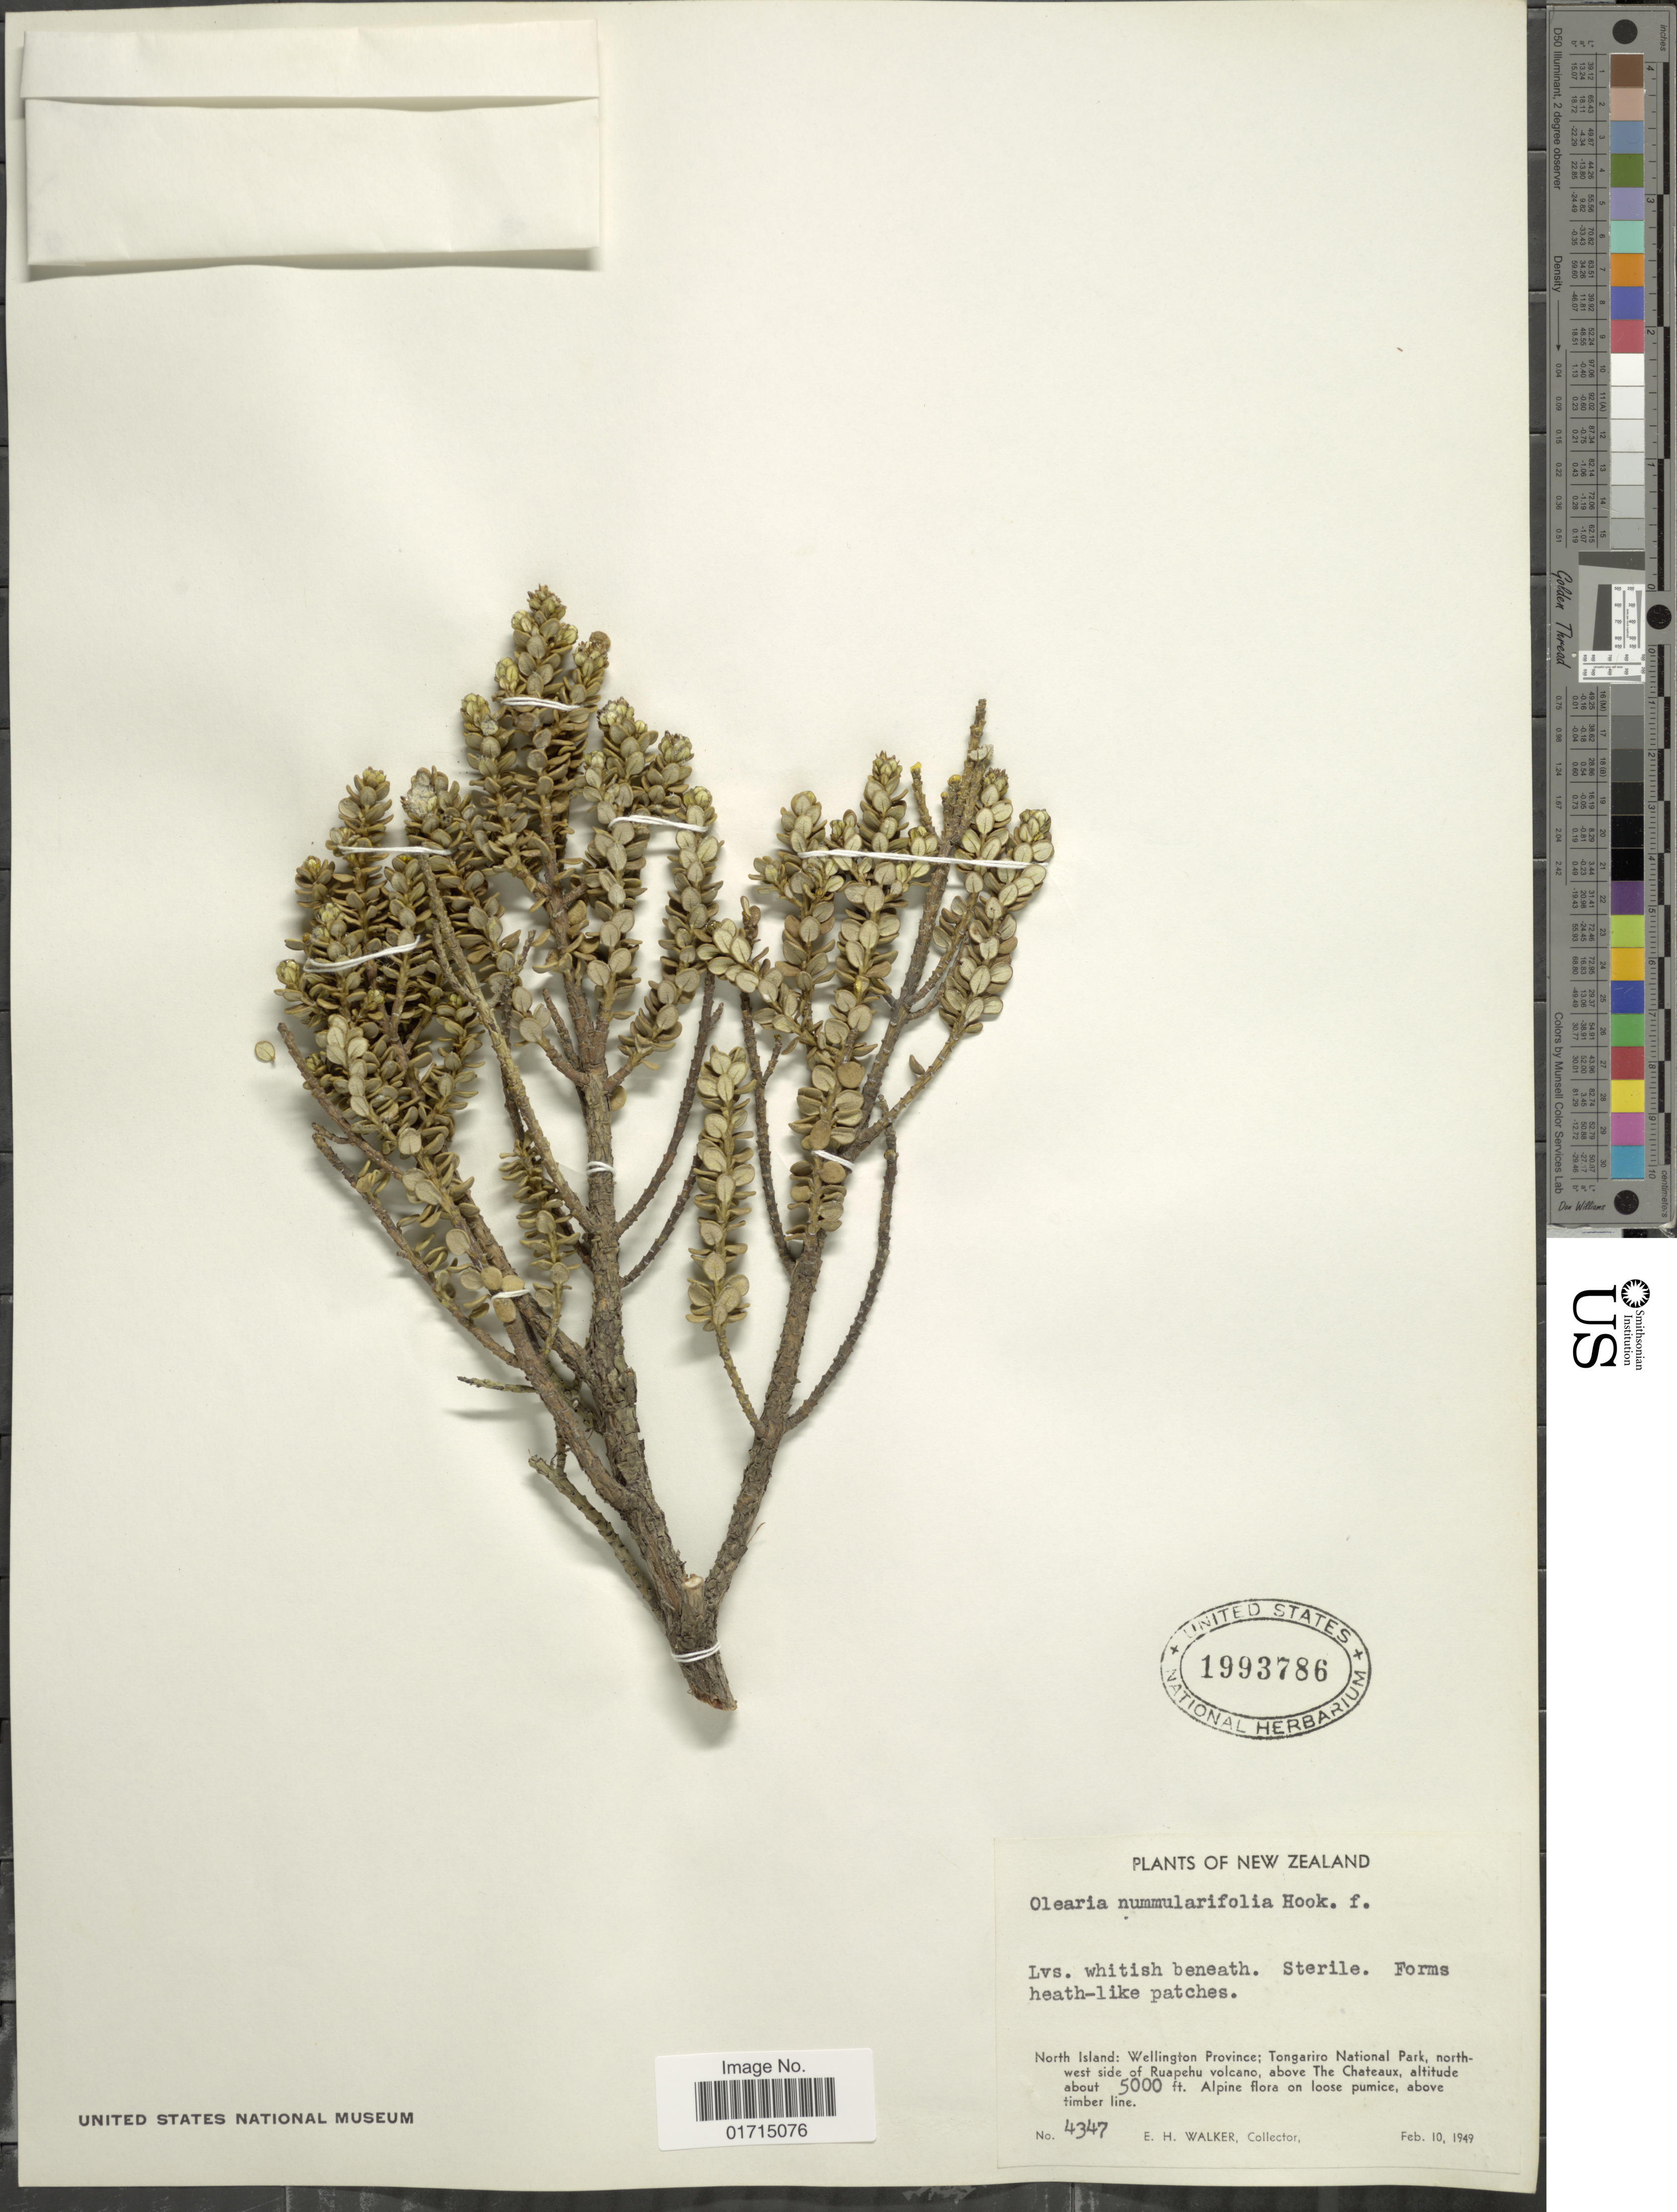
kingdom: Plantae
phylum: Tracheophyta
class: Magnoliopsida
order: Asterales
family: Asteraceae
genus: Olearia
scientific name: Olearia nummulariifolia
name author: (Hook. f.) Hook. f.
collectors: E. H. Walker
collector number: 4347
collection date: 1949-02-10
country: New Zealand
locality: New Zealand. North Island: Wellington Province; Tongariro National Park, north-west side of Ruapehu volcano, above The Cateaux,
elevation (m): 1524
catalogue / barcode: US 1993786